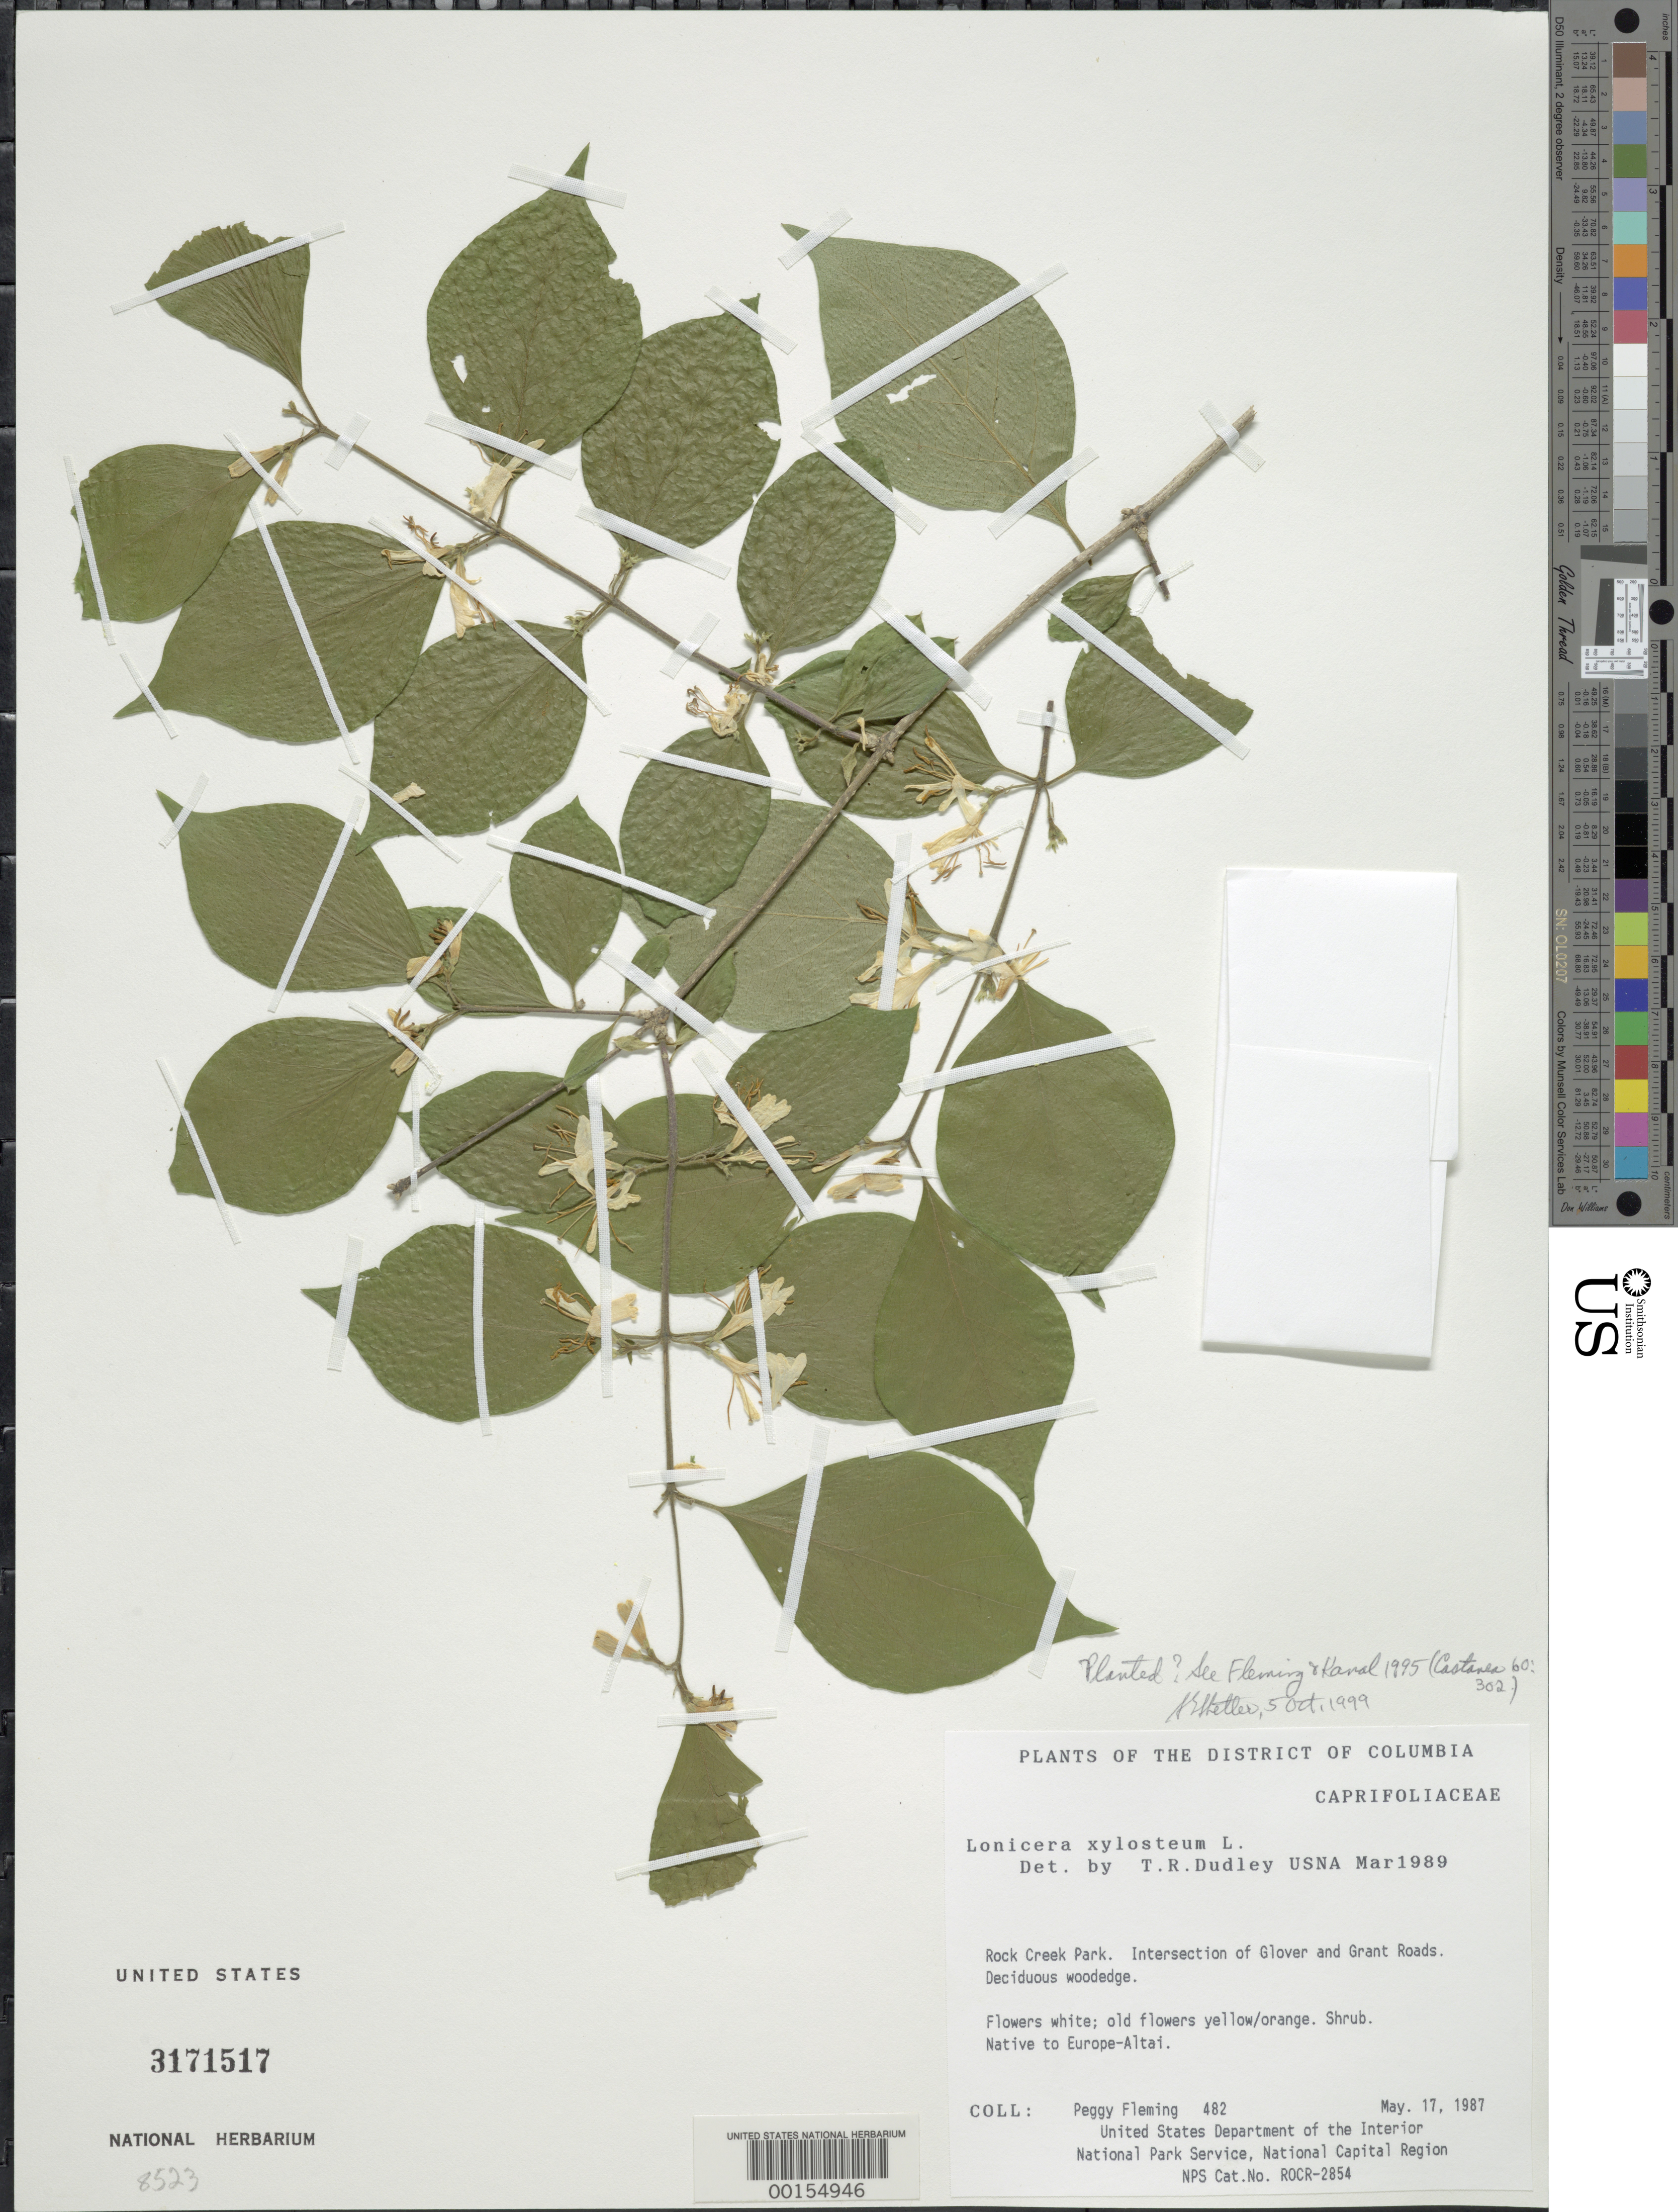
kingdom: Plantae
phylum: Tracheophyta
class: Magnoliopsida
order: Dipsacales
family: Caprifoliaceae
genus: Lonicera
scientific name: Lonicera xylosteum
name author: L.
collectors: P. Fleming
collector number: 482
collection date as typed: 17 May 1987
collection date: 1987-05-17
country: United States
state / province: District of Columbia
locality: Rock Creek Park, intersection of Glover and Grant Rds Rock Creek Park & vicinity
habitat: Deciduous woodedge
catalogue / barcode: US 3171517